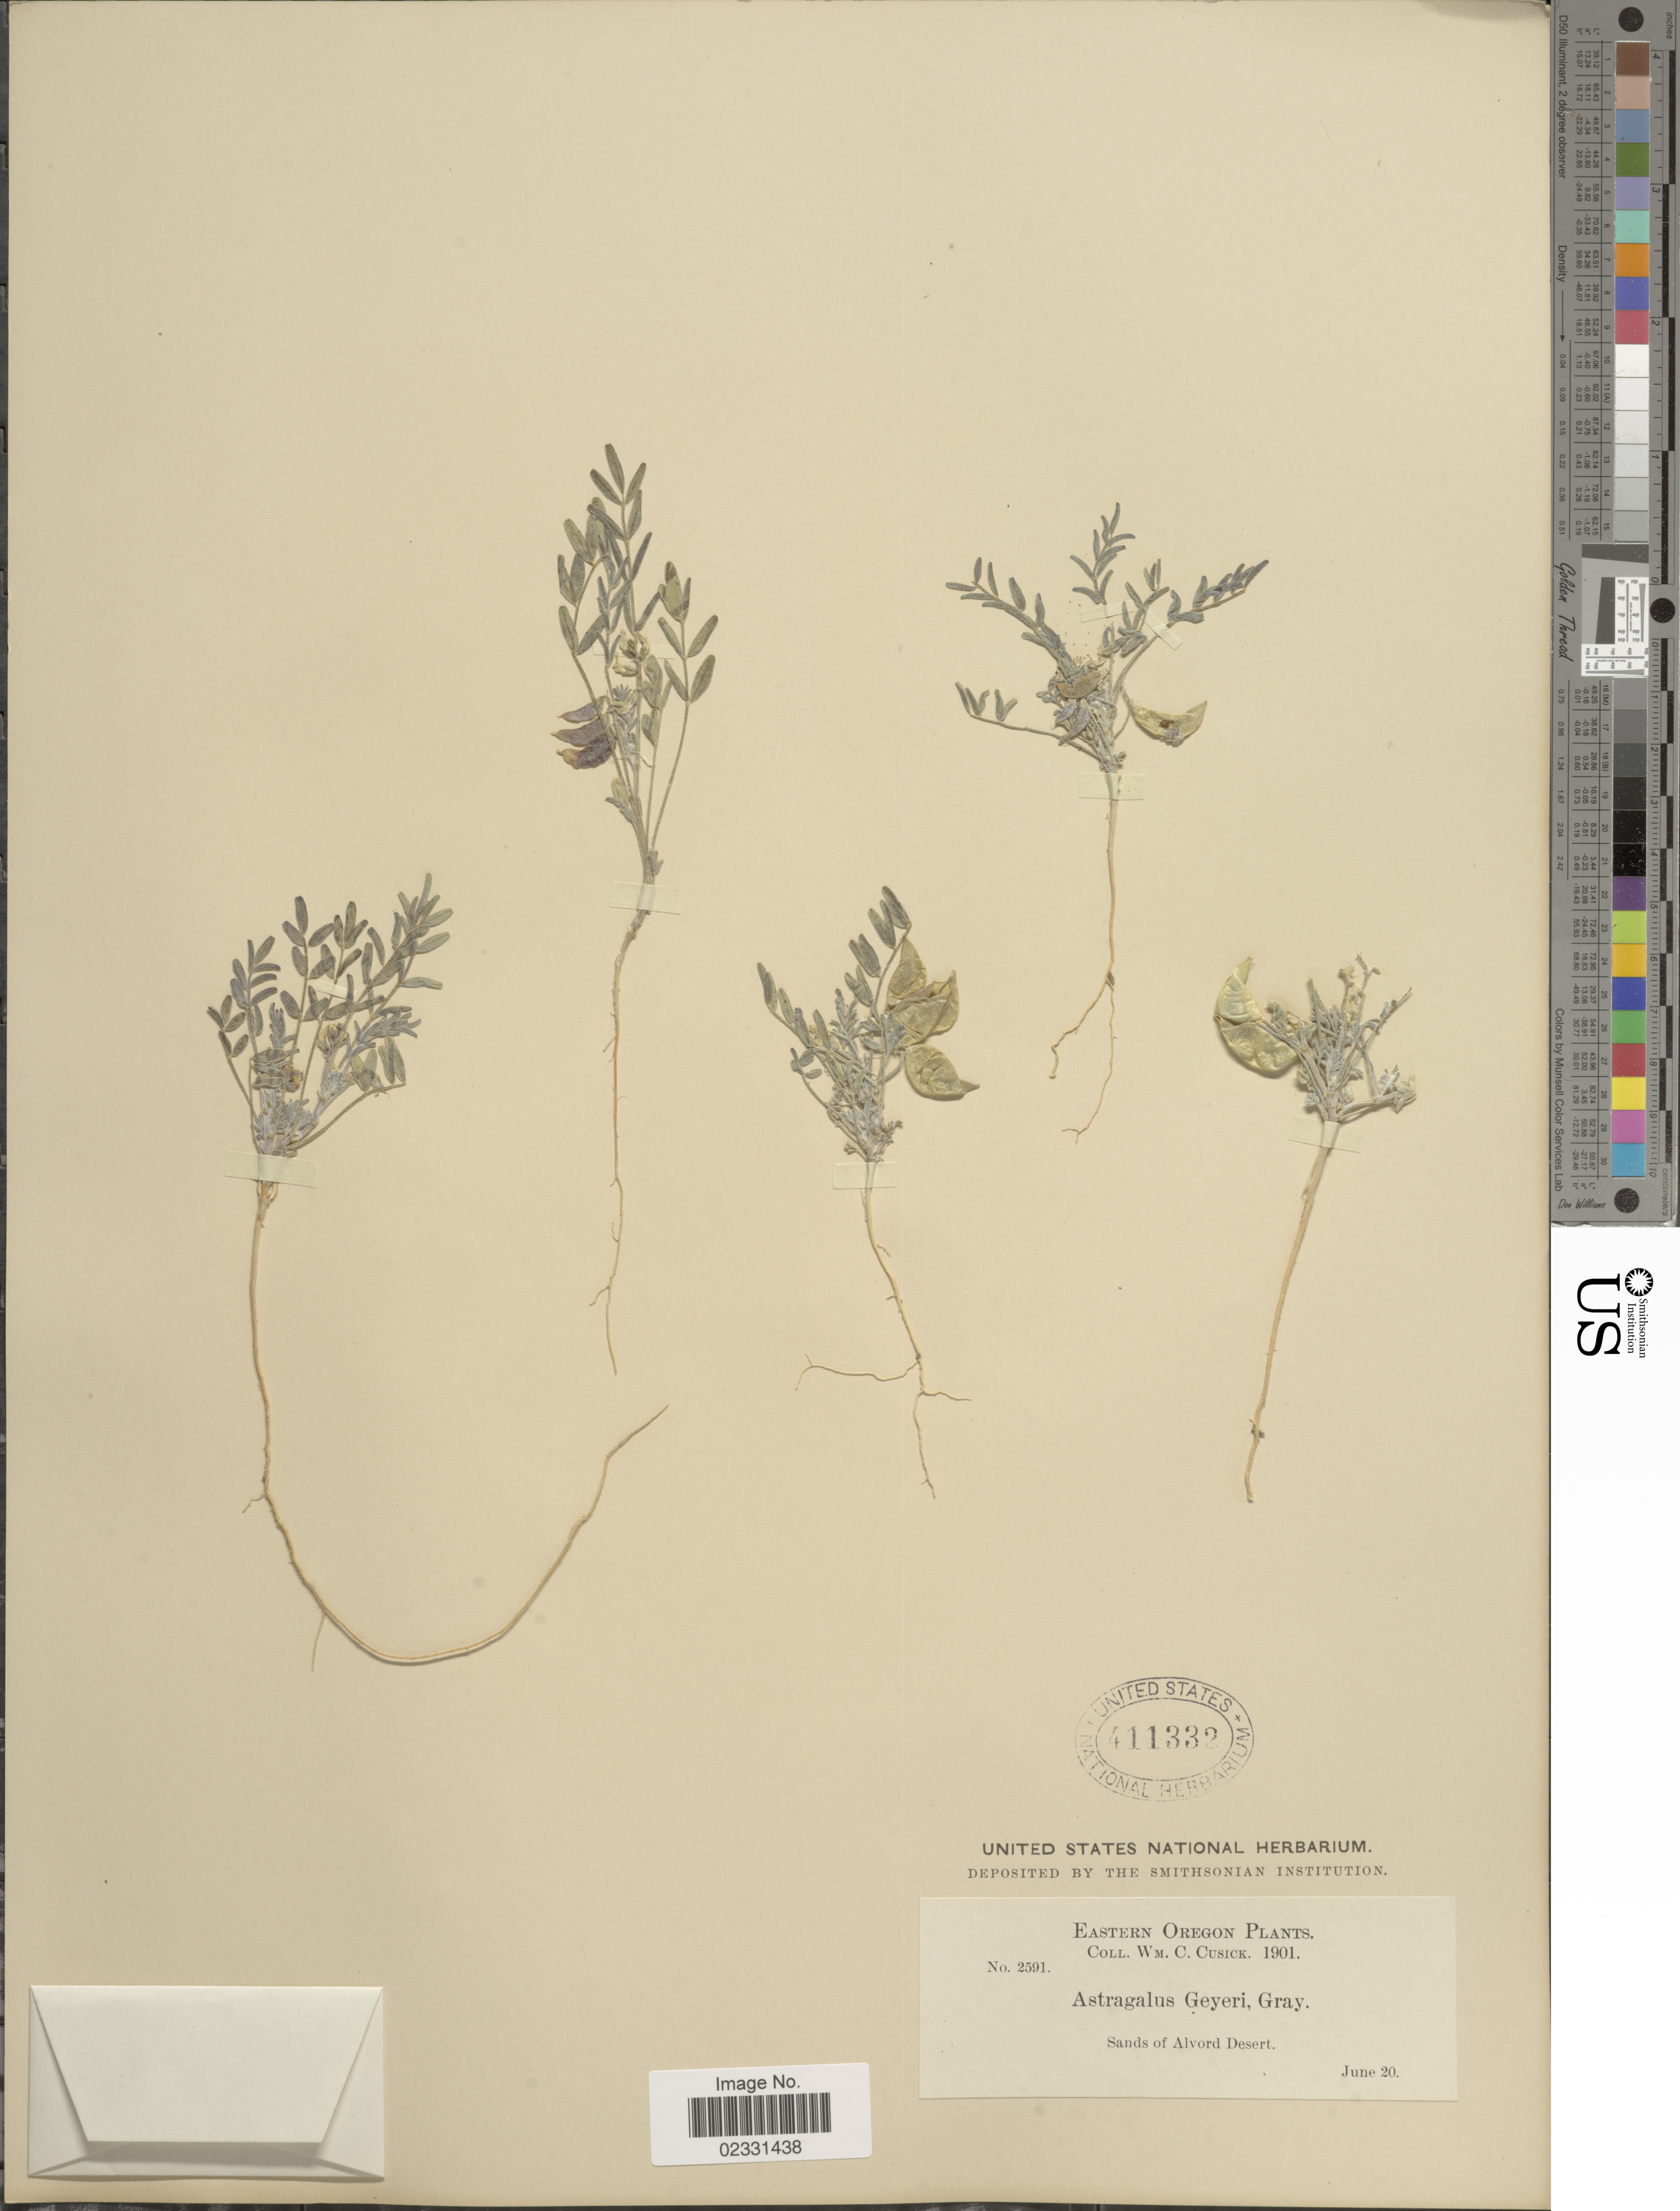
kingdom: Plantae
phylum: Tracheophyta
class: Magnoliopsida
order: Fabales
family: Fabaceae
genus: Astragalus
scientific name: Astragalus geyeri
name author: A. Gray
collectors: W. C. Cusick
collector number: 2591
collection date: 1901-06-20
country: United States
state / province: Oregon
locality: Eastern Oregon, Sands of Alvord Desert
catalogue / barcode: US 411332